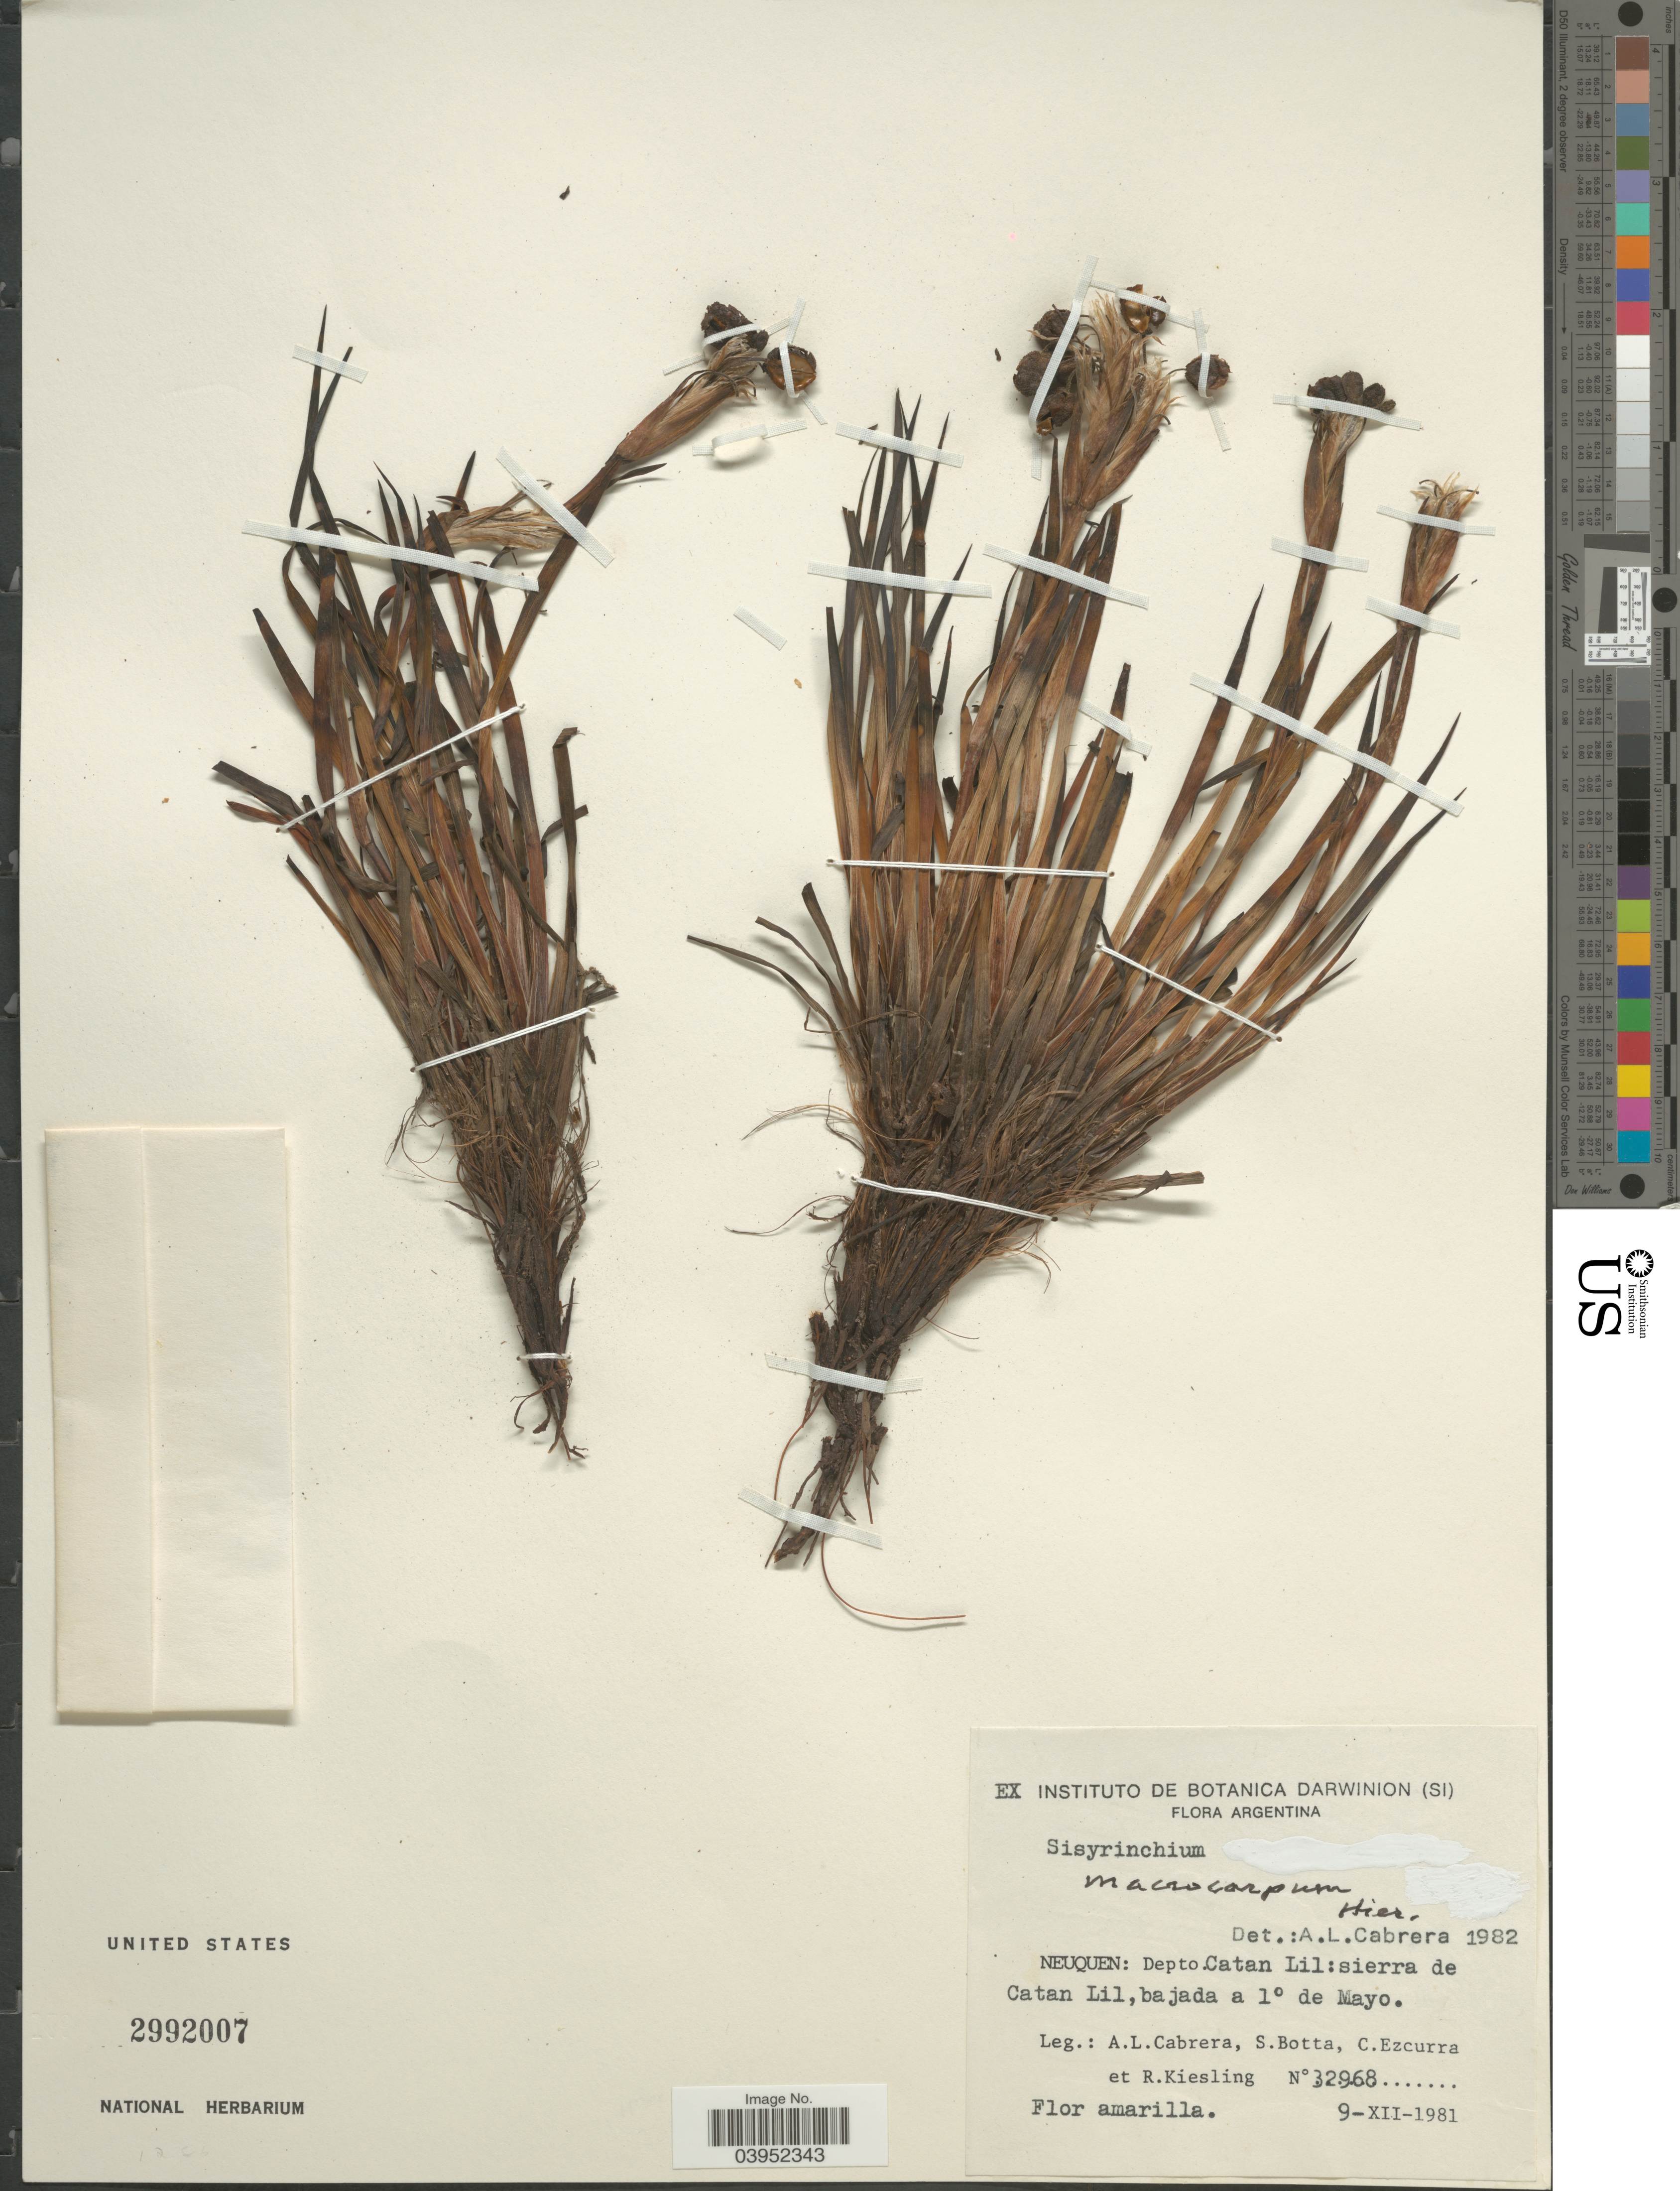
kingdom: Plantae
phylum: Tracheophyta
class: Liliopsida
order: Asparagales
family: Iridaceae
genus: Sisyrinchium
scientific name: Sisyrinchium macrocarpum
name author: Hieron.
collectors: A. L. Cabrera, S. Botta, C. Ezcurra & R. Kiesling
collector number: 32968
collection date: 1981-12-09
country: Argentina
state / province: Neuquen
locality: Depto.Catan Lil: sierra de Catan Lil.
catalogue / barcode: US 2992007